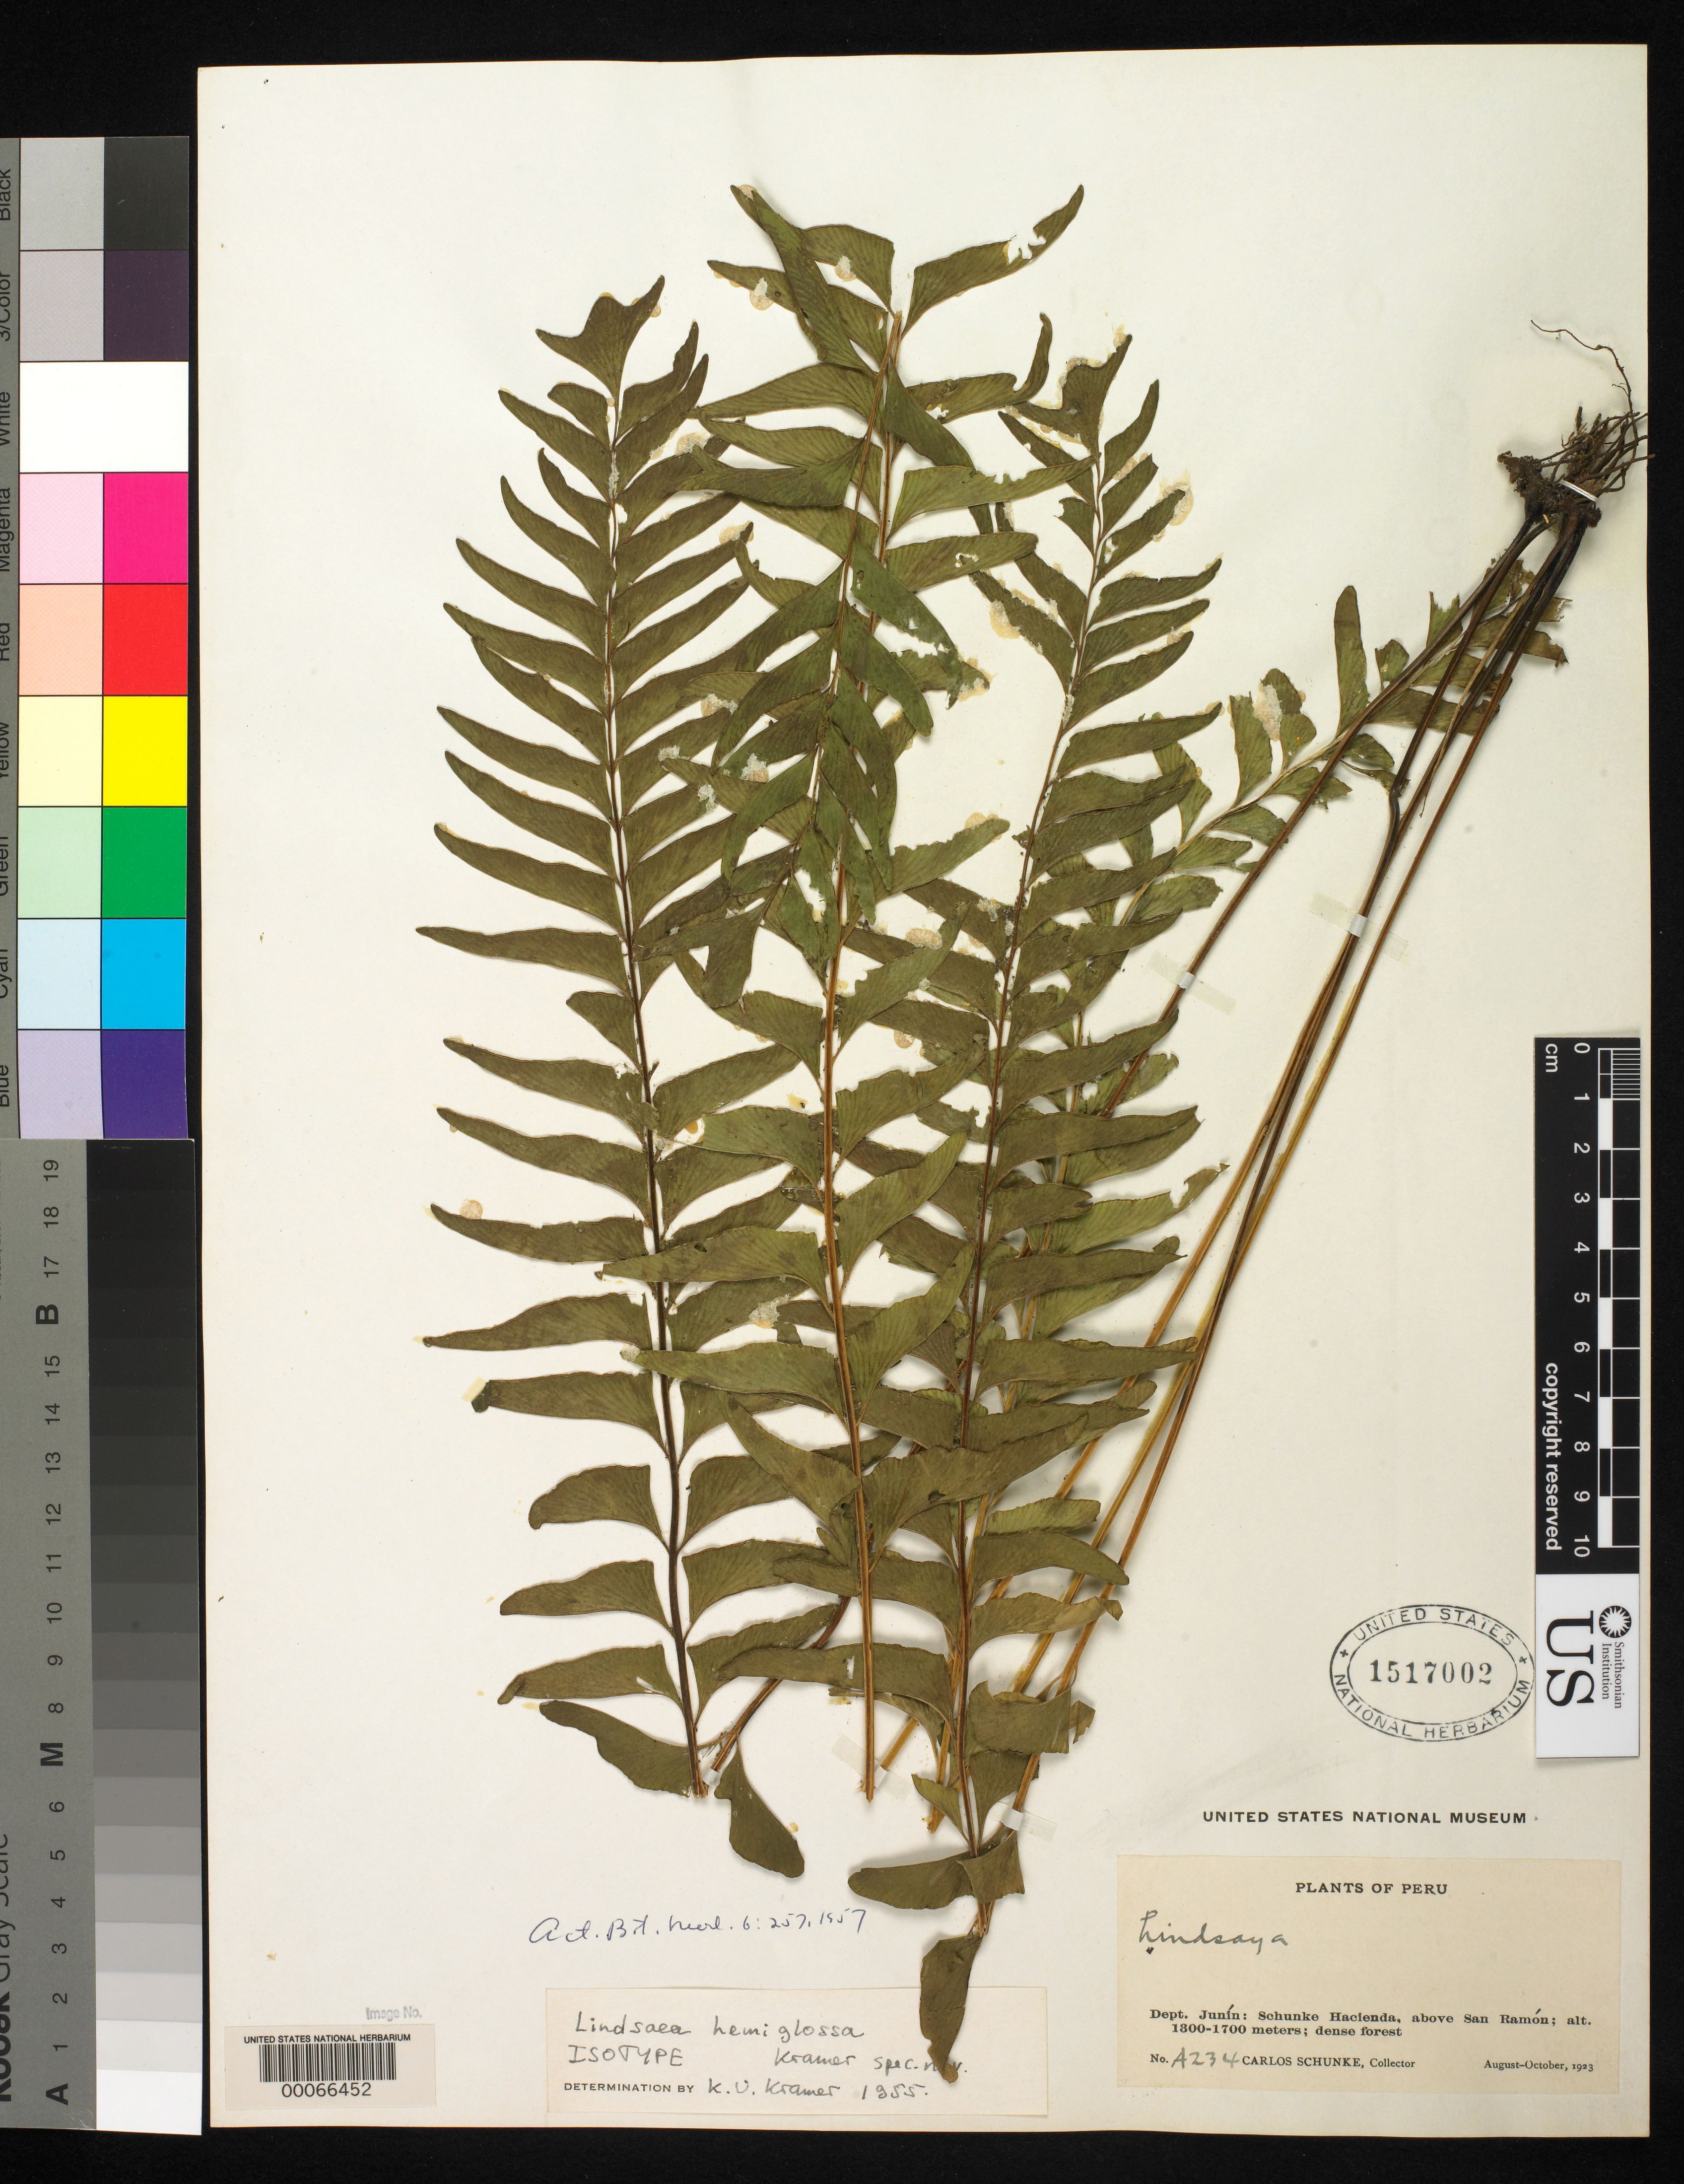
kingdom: Plantae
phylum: Tracheophyta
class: Polypodiopsida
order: Polypodiales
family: Lindsaeaceae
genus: Lindsaea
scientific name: Lindsaea hemiglossa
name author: K.U. Kramer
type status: Isotype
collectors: C. Schunke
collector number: A234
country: Peru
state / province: San Martín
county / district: Mariscal Cáceres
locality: Rio Huallaga, margen Derecha del; Balsa Probana; dtto. Tocache Nuevo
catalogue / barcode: US 1517002